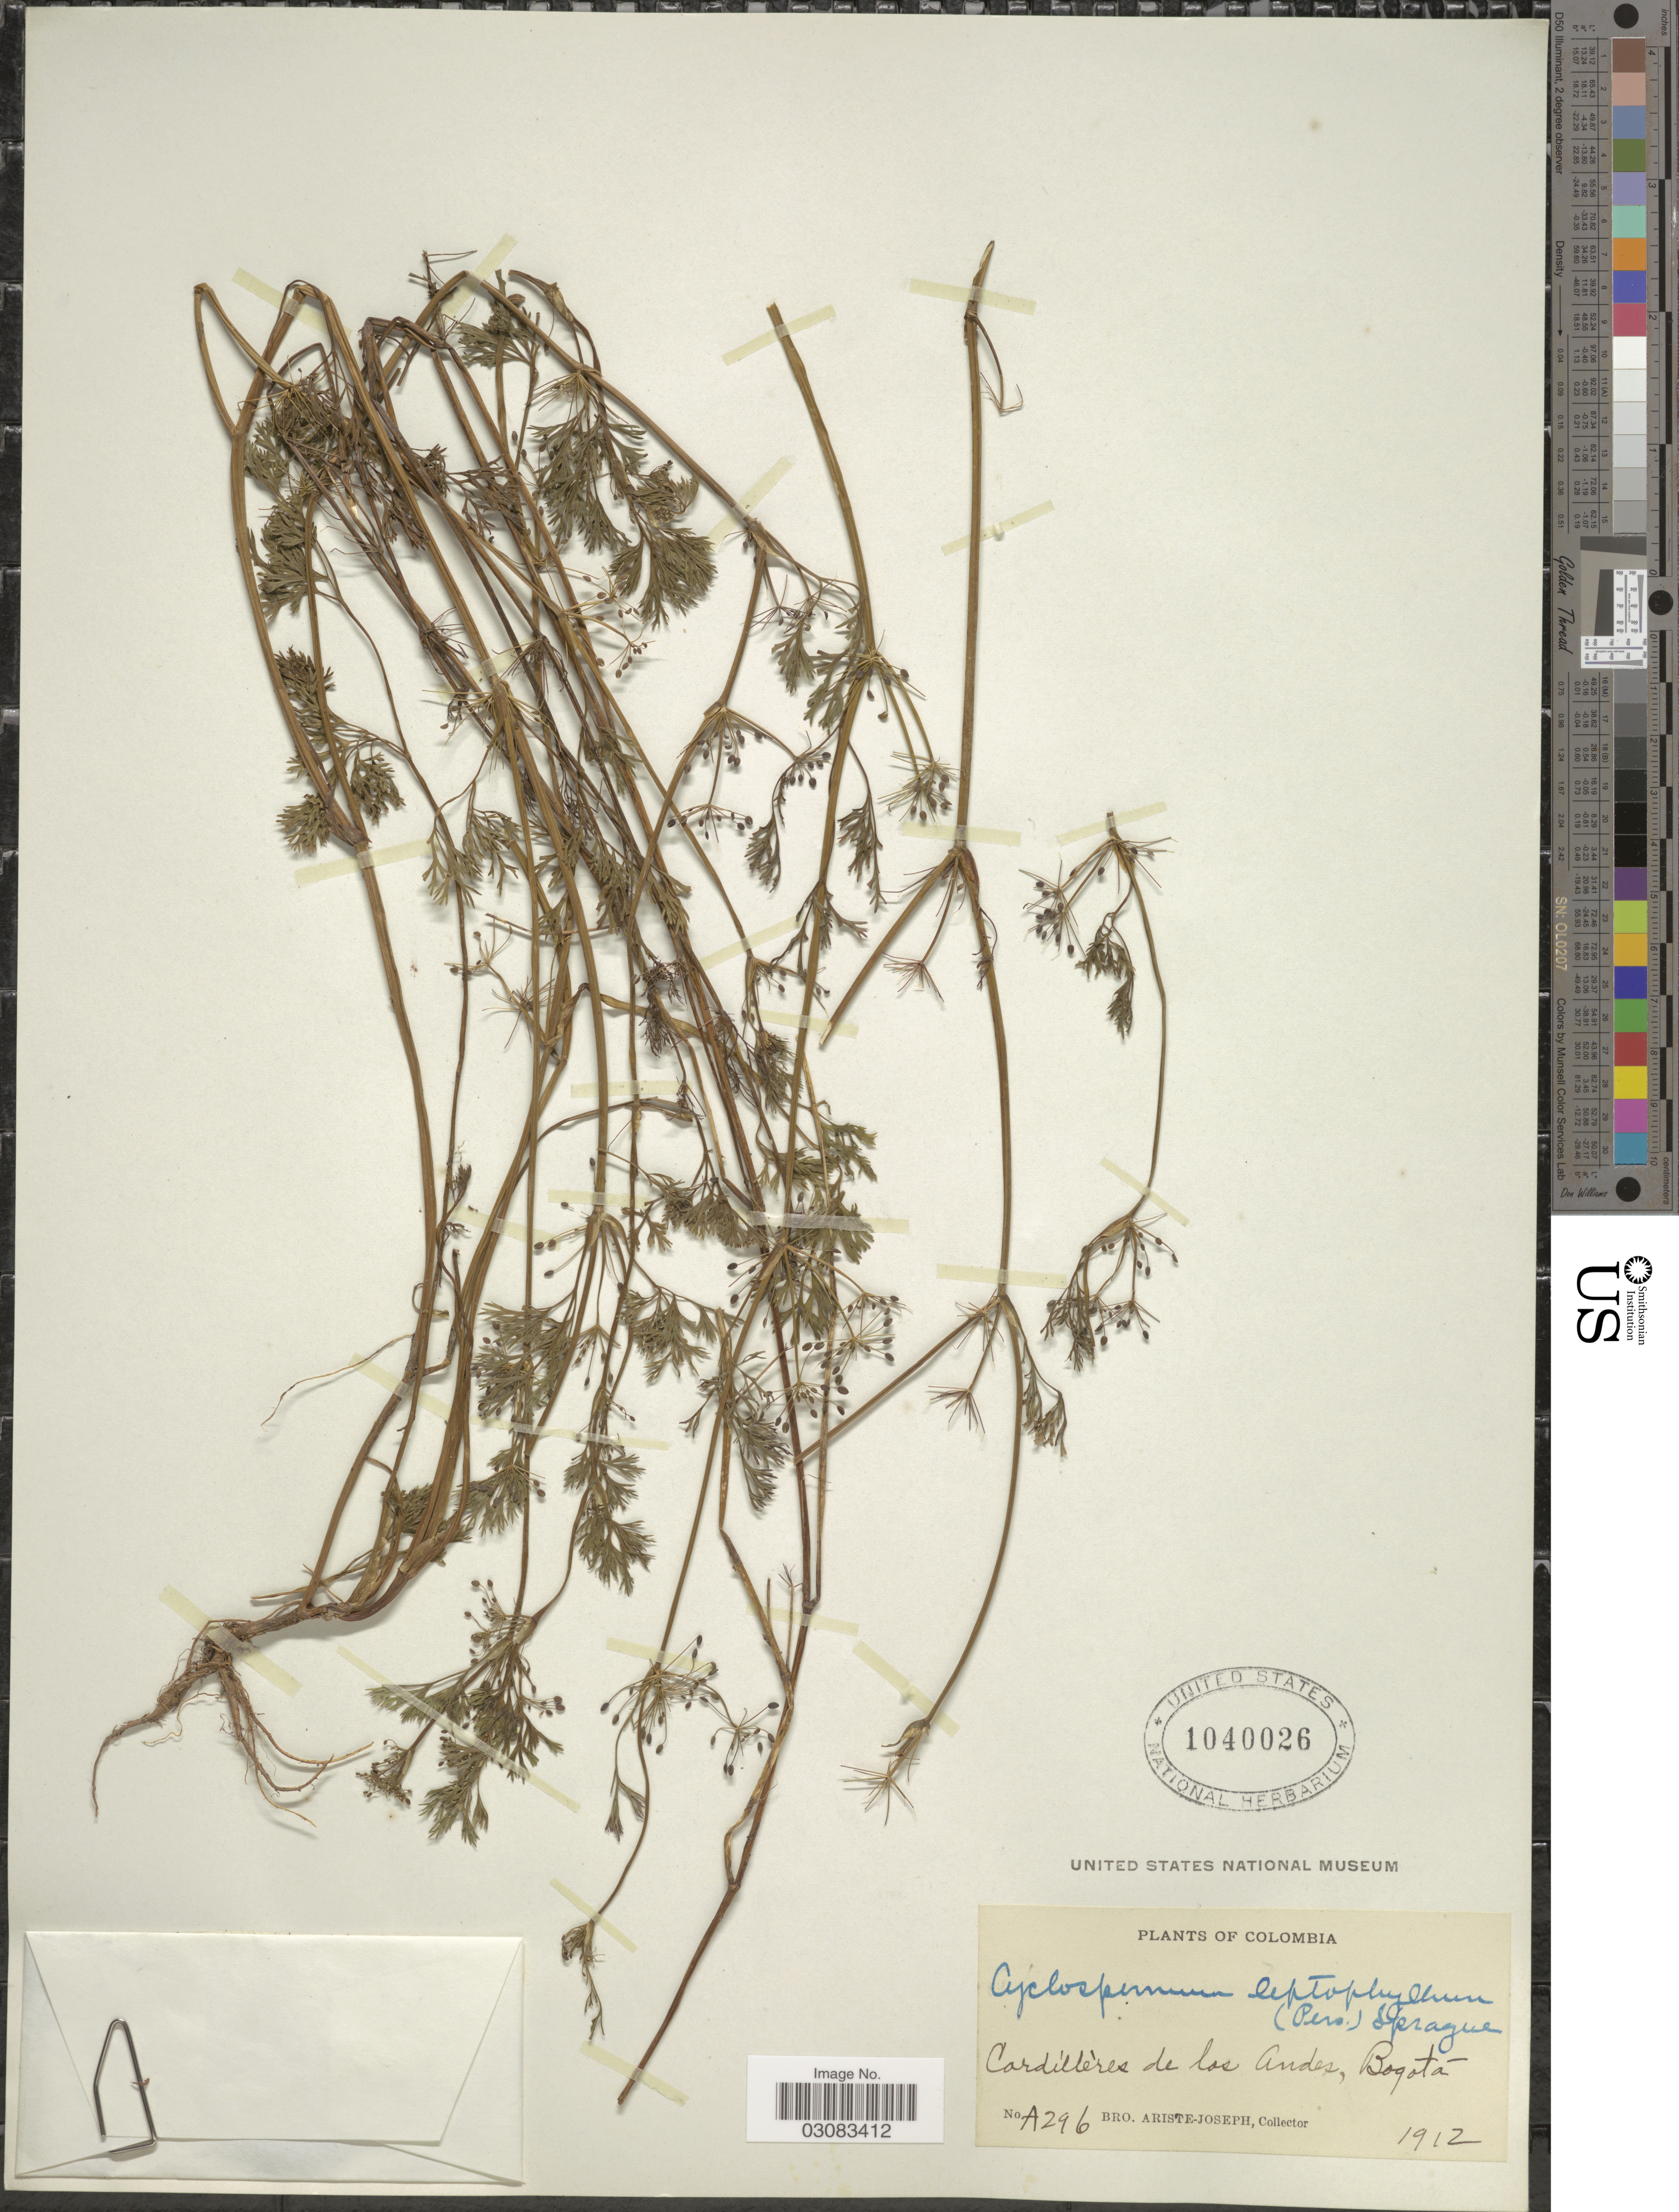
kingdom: Plantae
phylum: Tracheophyta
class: Magnoliopsida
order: Apiales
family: Apiaceae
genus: Cyclospermum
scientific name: Cyclospermum leptophyllum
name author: (Pers.) Sprague ex Britton & P. Wilson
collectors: Bro. Ariste-Joseph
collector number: A296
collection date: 1912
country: Colombia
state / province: Bogota D.C.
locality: Cordillères de los Andes, Bogotá.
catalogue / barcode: US 1040026